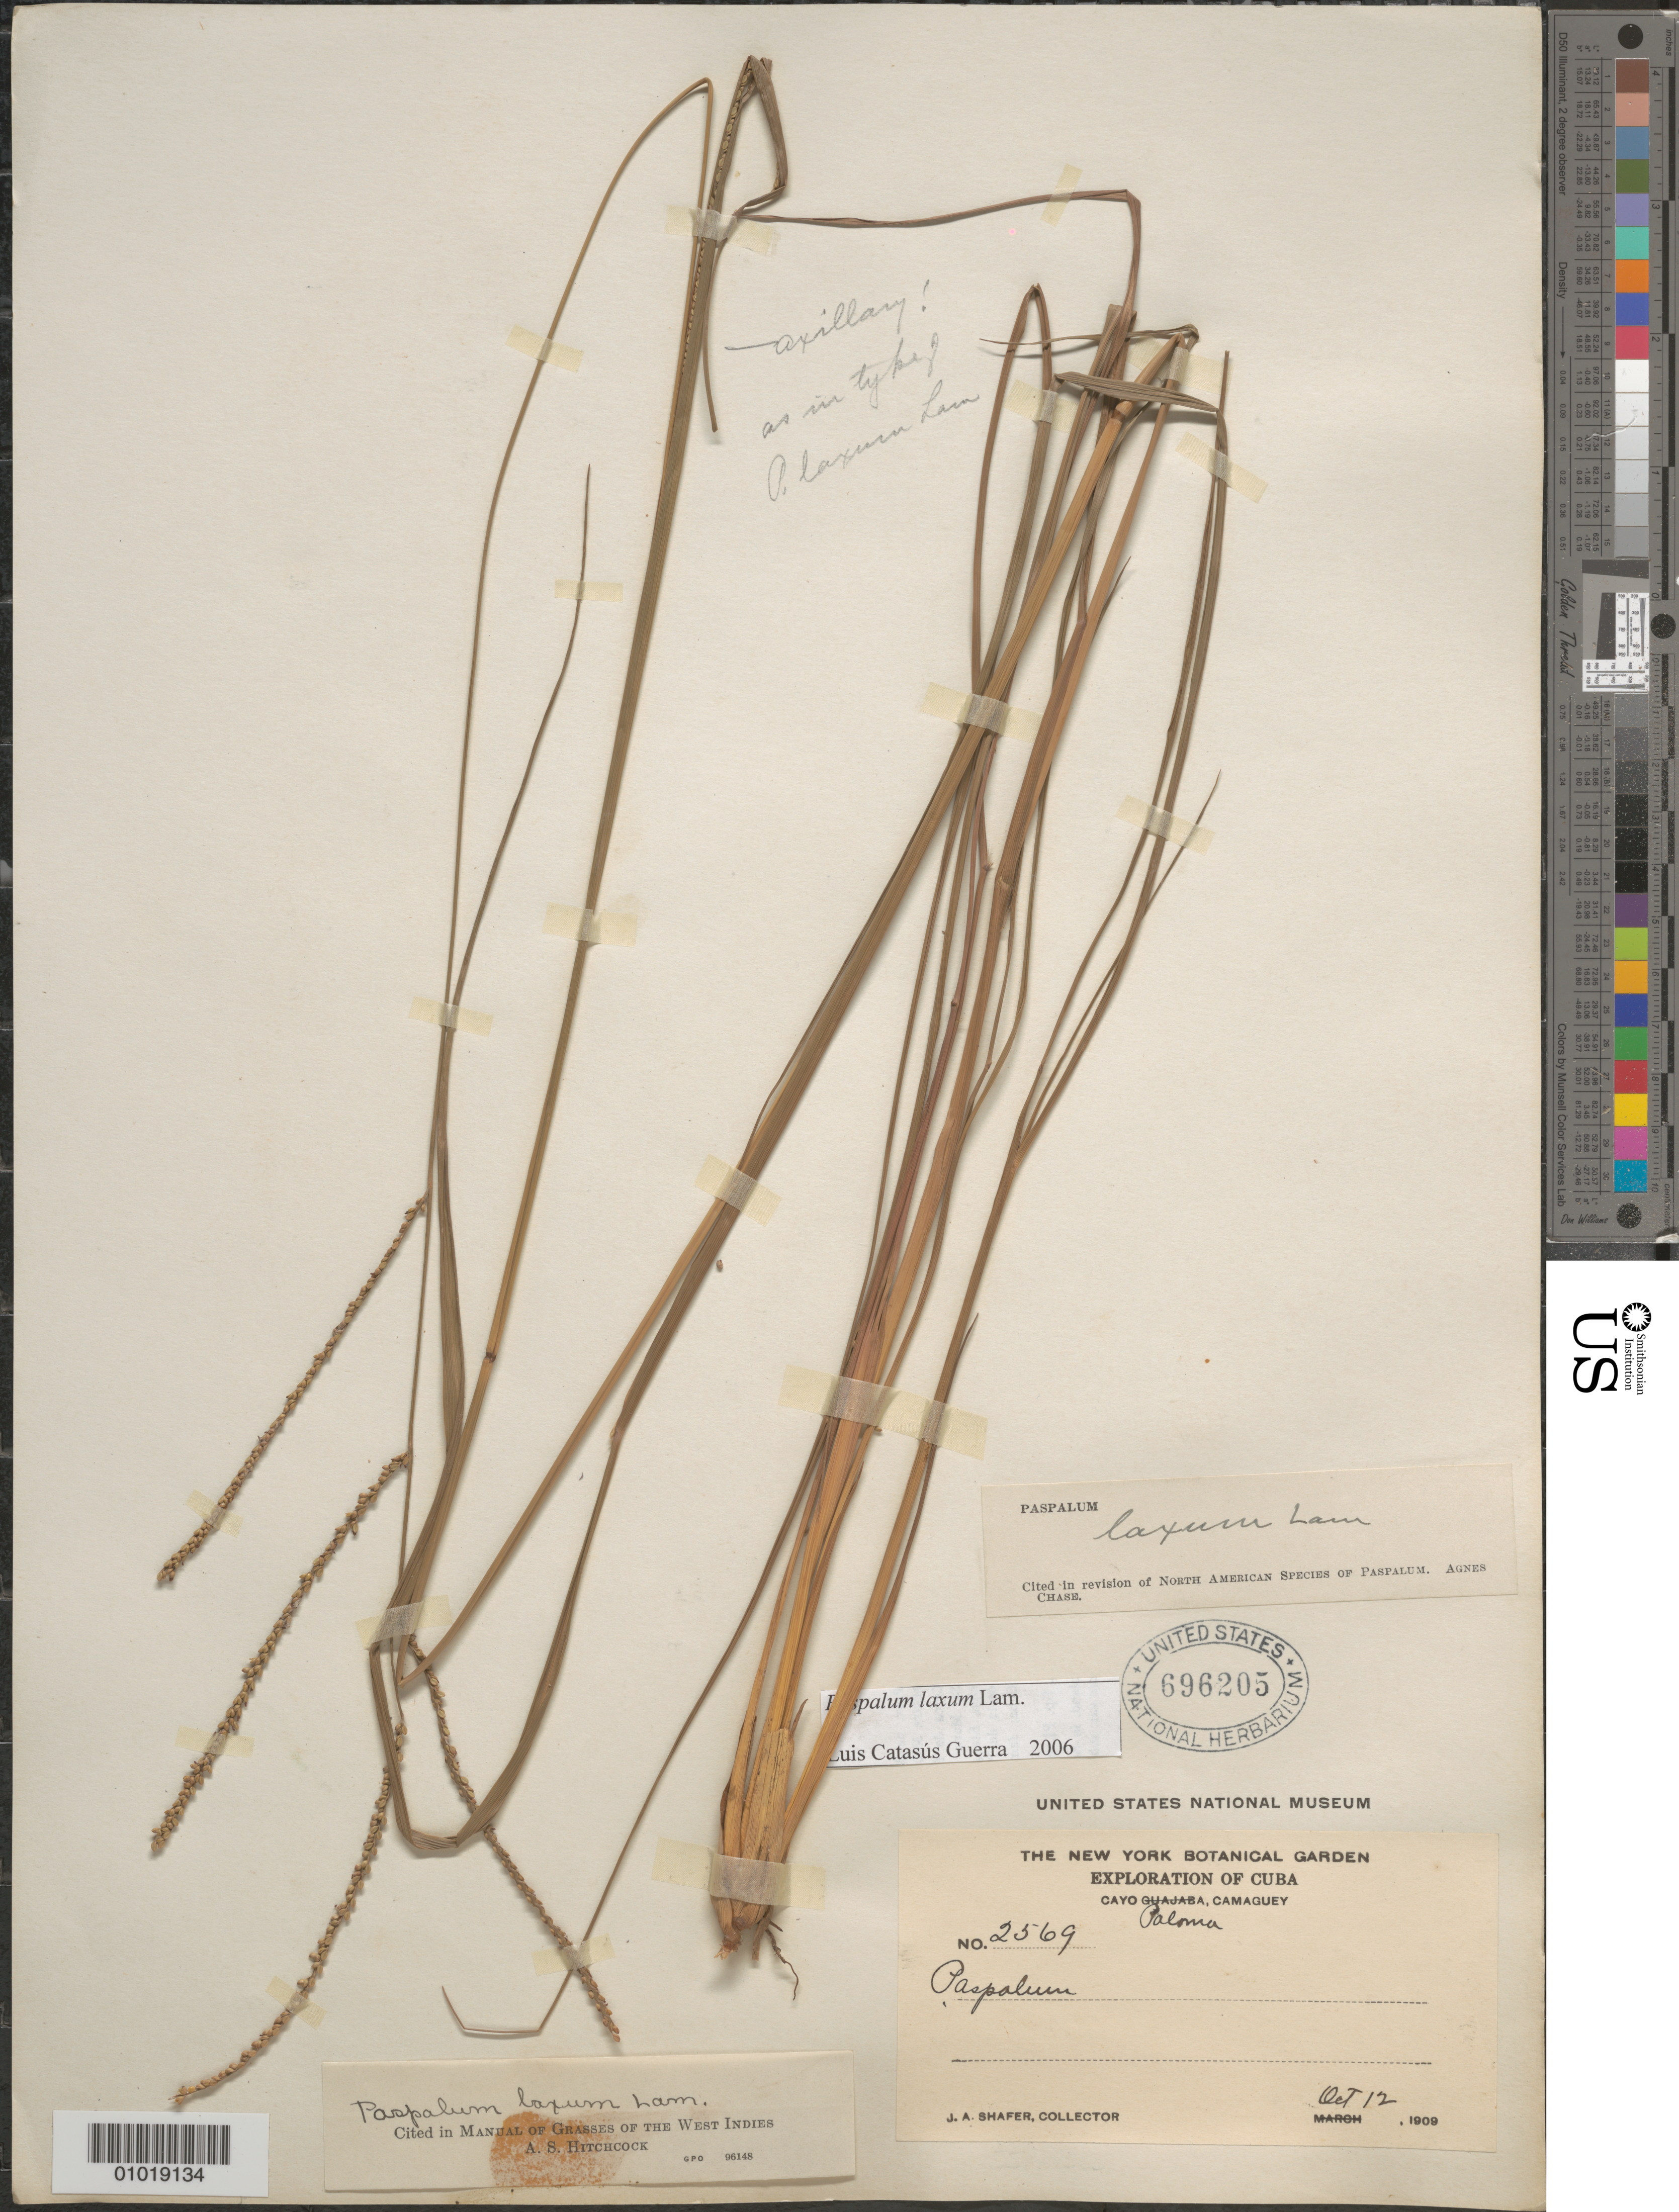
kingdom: Plantae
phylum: Tracheophyta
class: Liliopsida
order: Poales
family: Poaceae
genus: Paspalum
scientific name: Paspalum laxum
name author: Lam.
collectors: J. A. Shafer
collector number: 2569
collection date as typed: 12 Oct 1909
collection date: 1909-10-12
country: Cuba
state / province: Camagüey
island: Cuba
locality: Camagüey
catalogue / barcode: US 696205